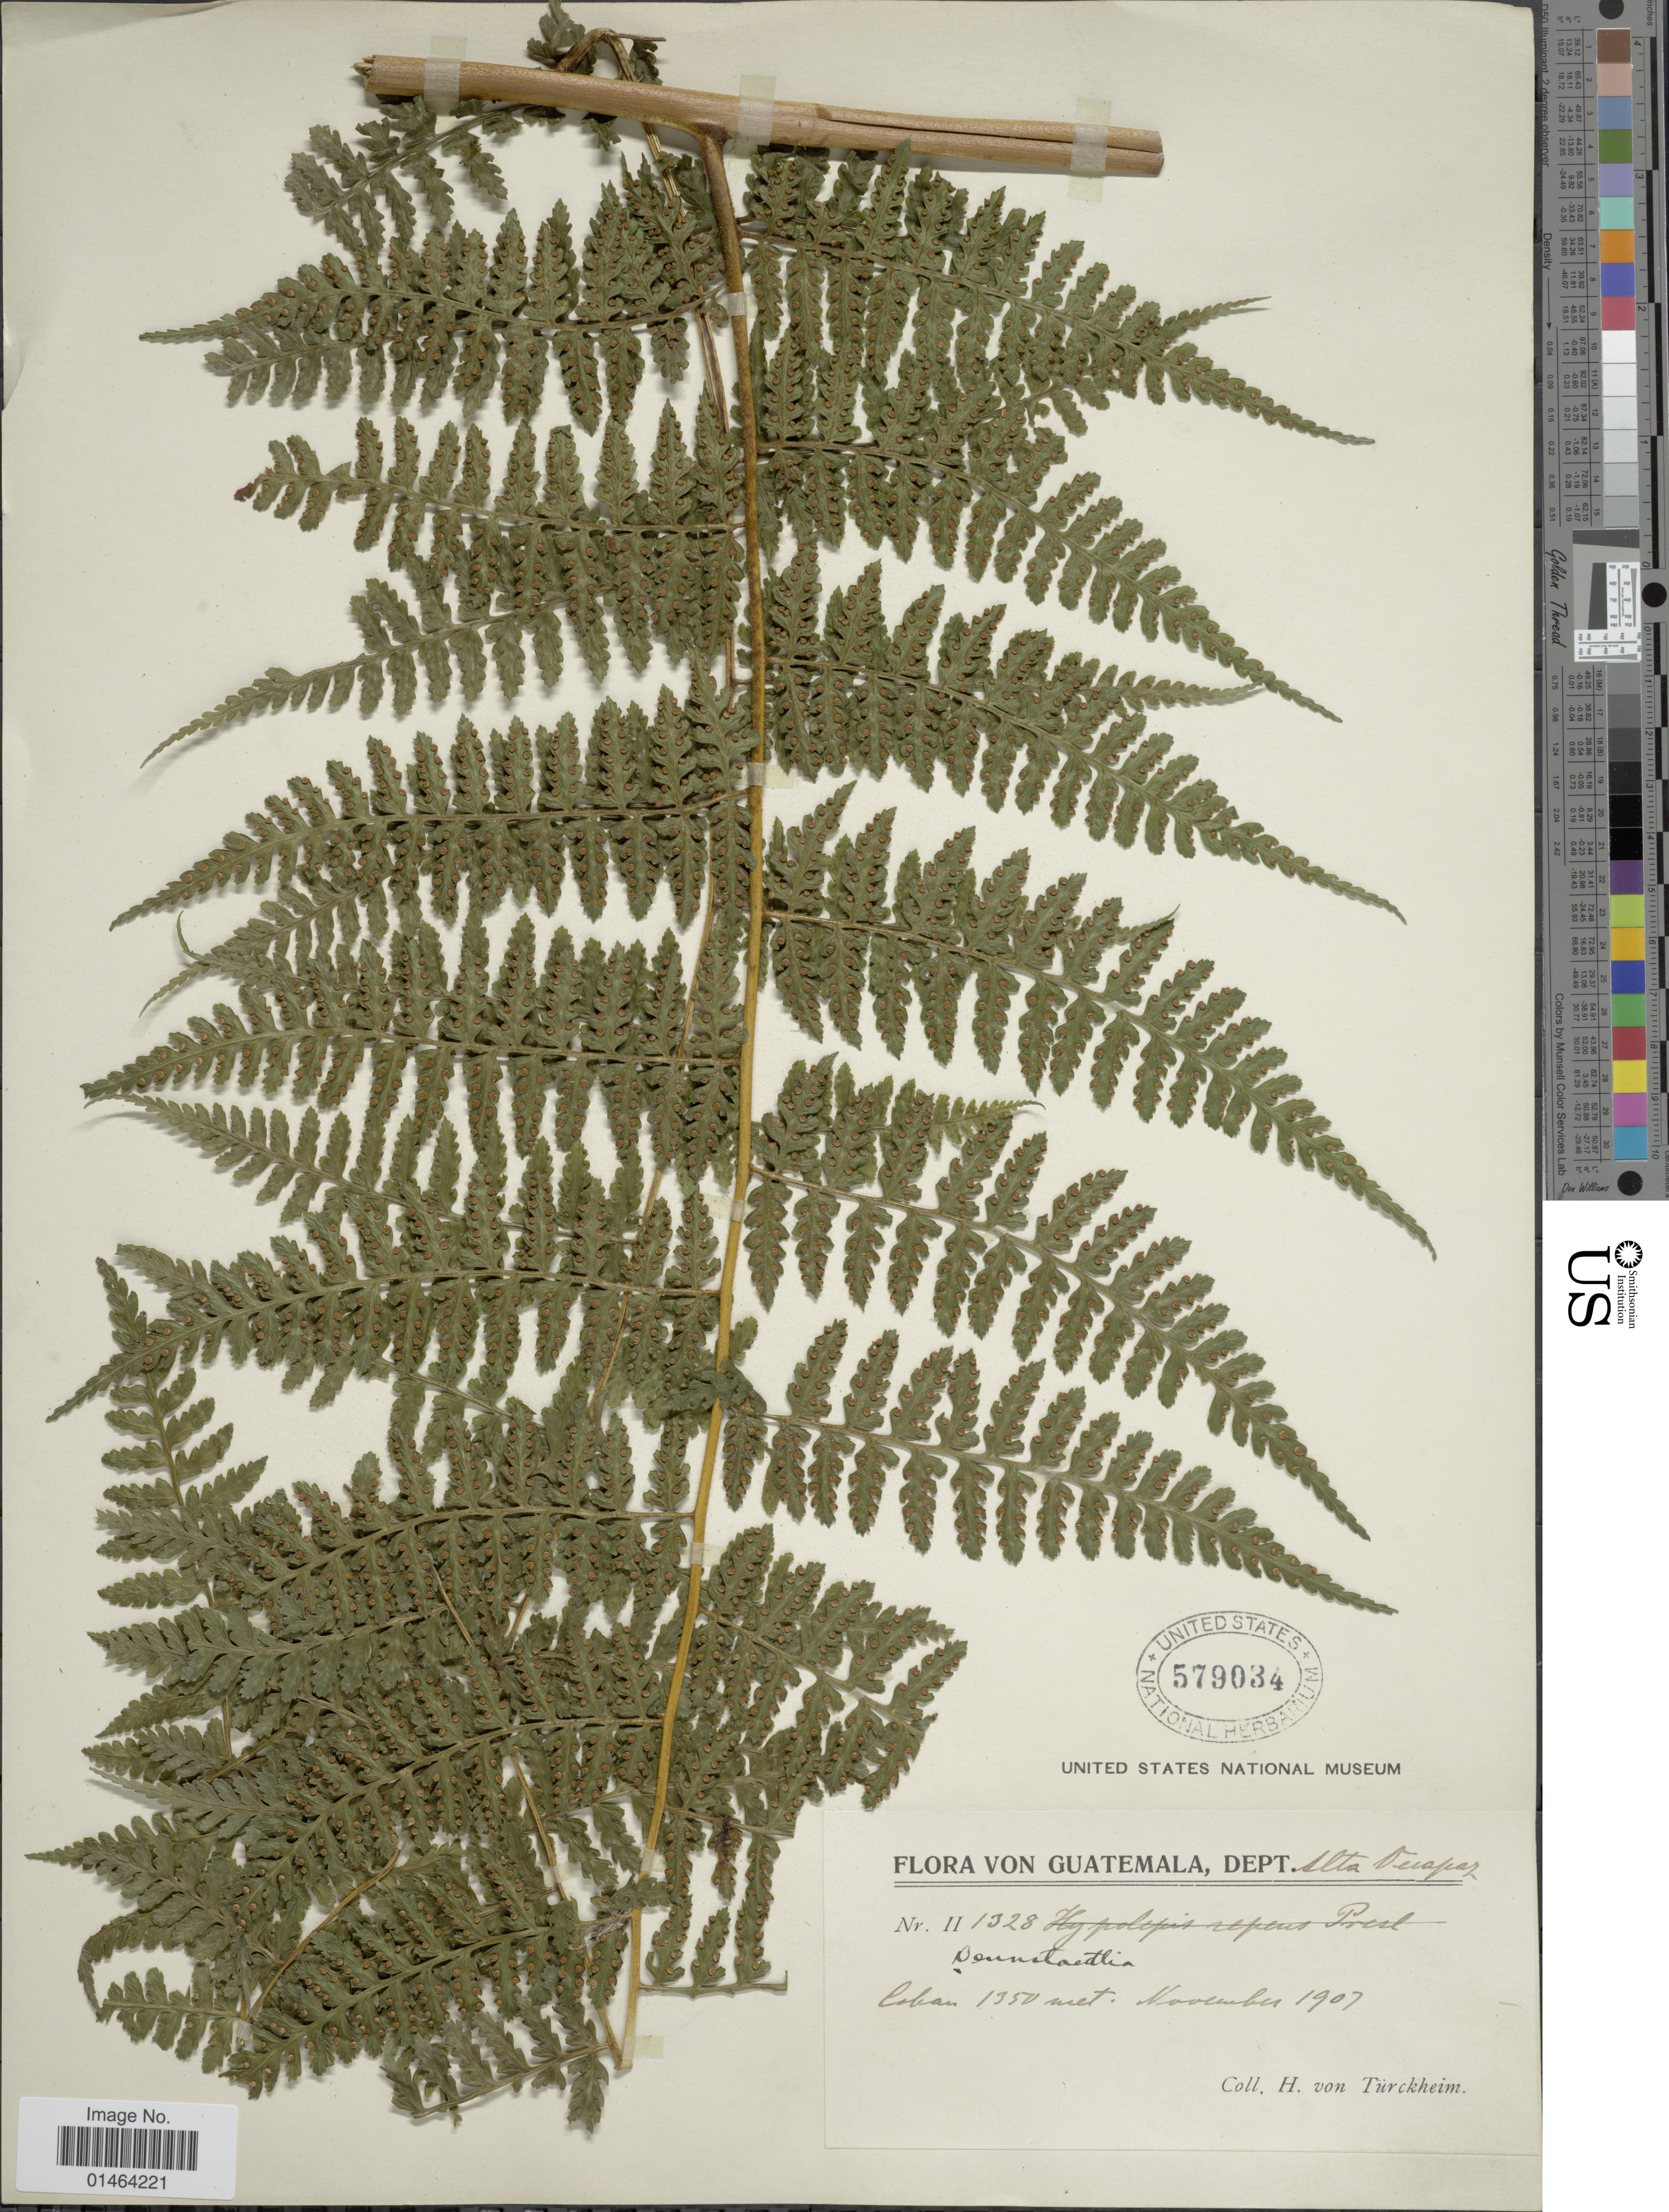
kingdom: Plantae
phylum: Tracheophyta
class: Polypodiopsida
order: Polypodiales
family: Dennstaedtiaceae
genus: Dennstaedtia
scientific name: Dennstaedtia globulifera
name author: (Poir.) Hieron.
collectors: H. von Türckheim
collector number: II 1328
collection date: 1907-11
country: Guatemala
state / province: Alta Verapaz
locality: Coban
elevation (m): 1350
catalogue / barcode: US 579034